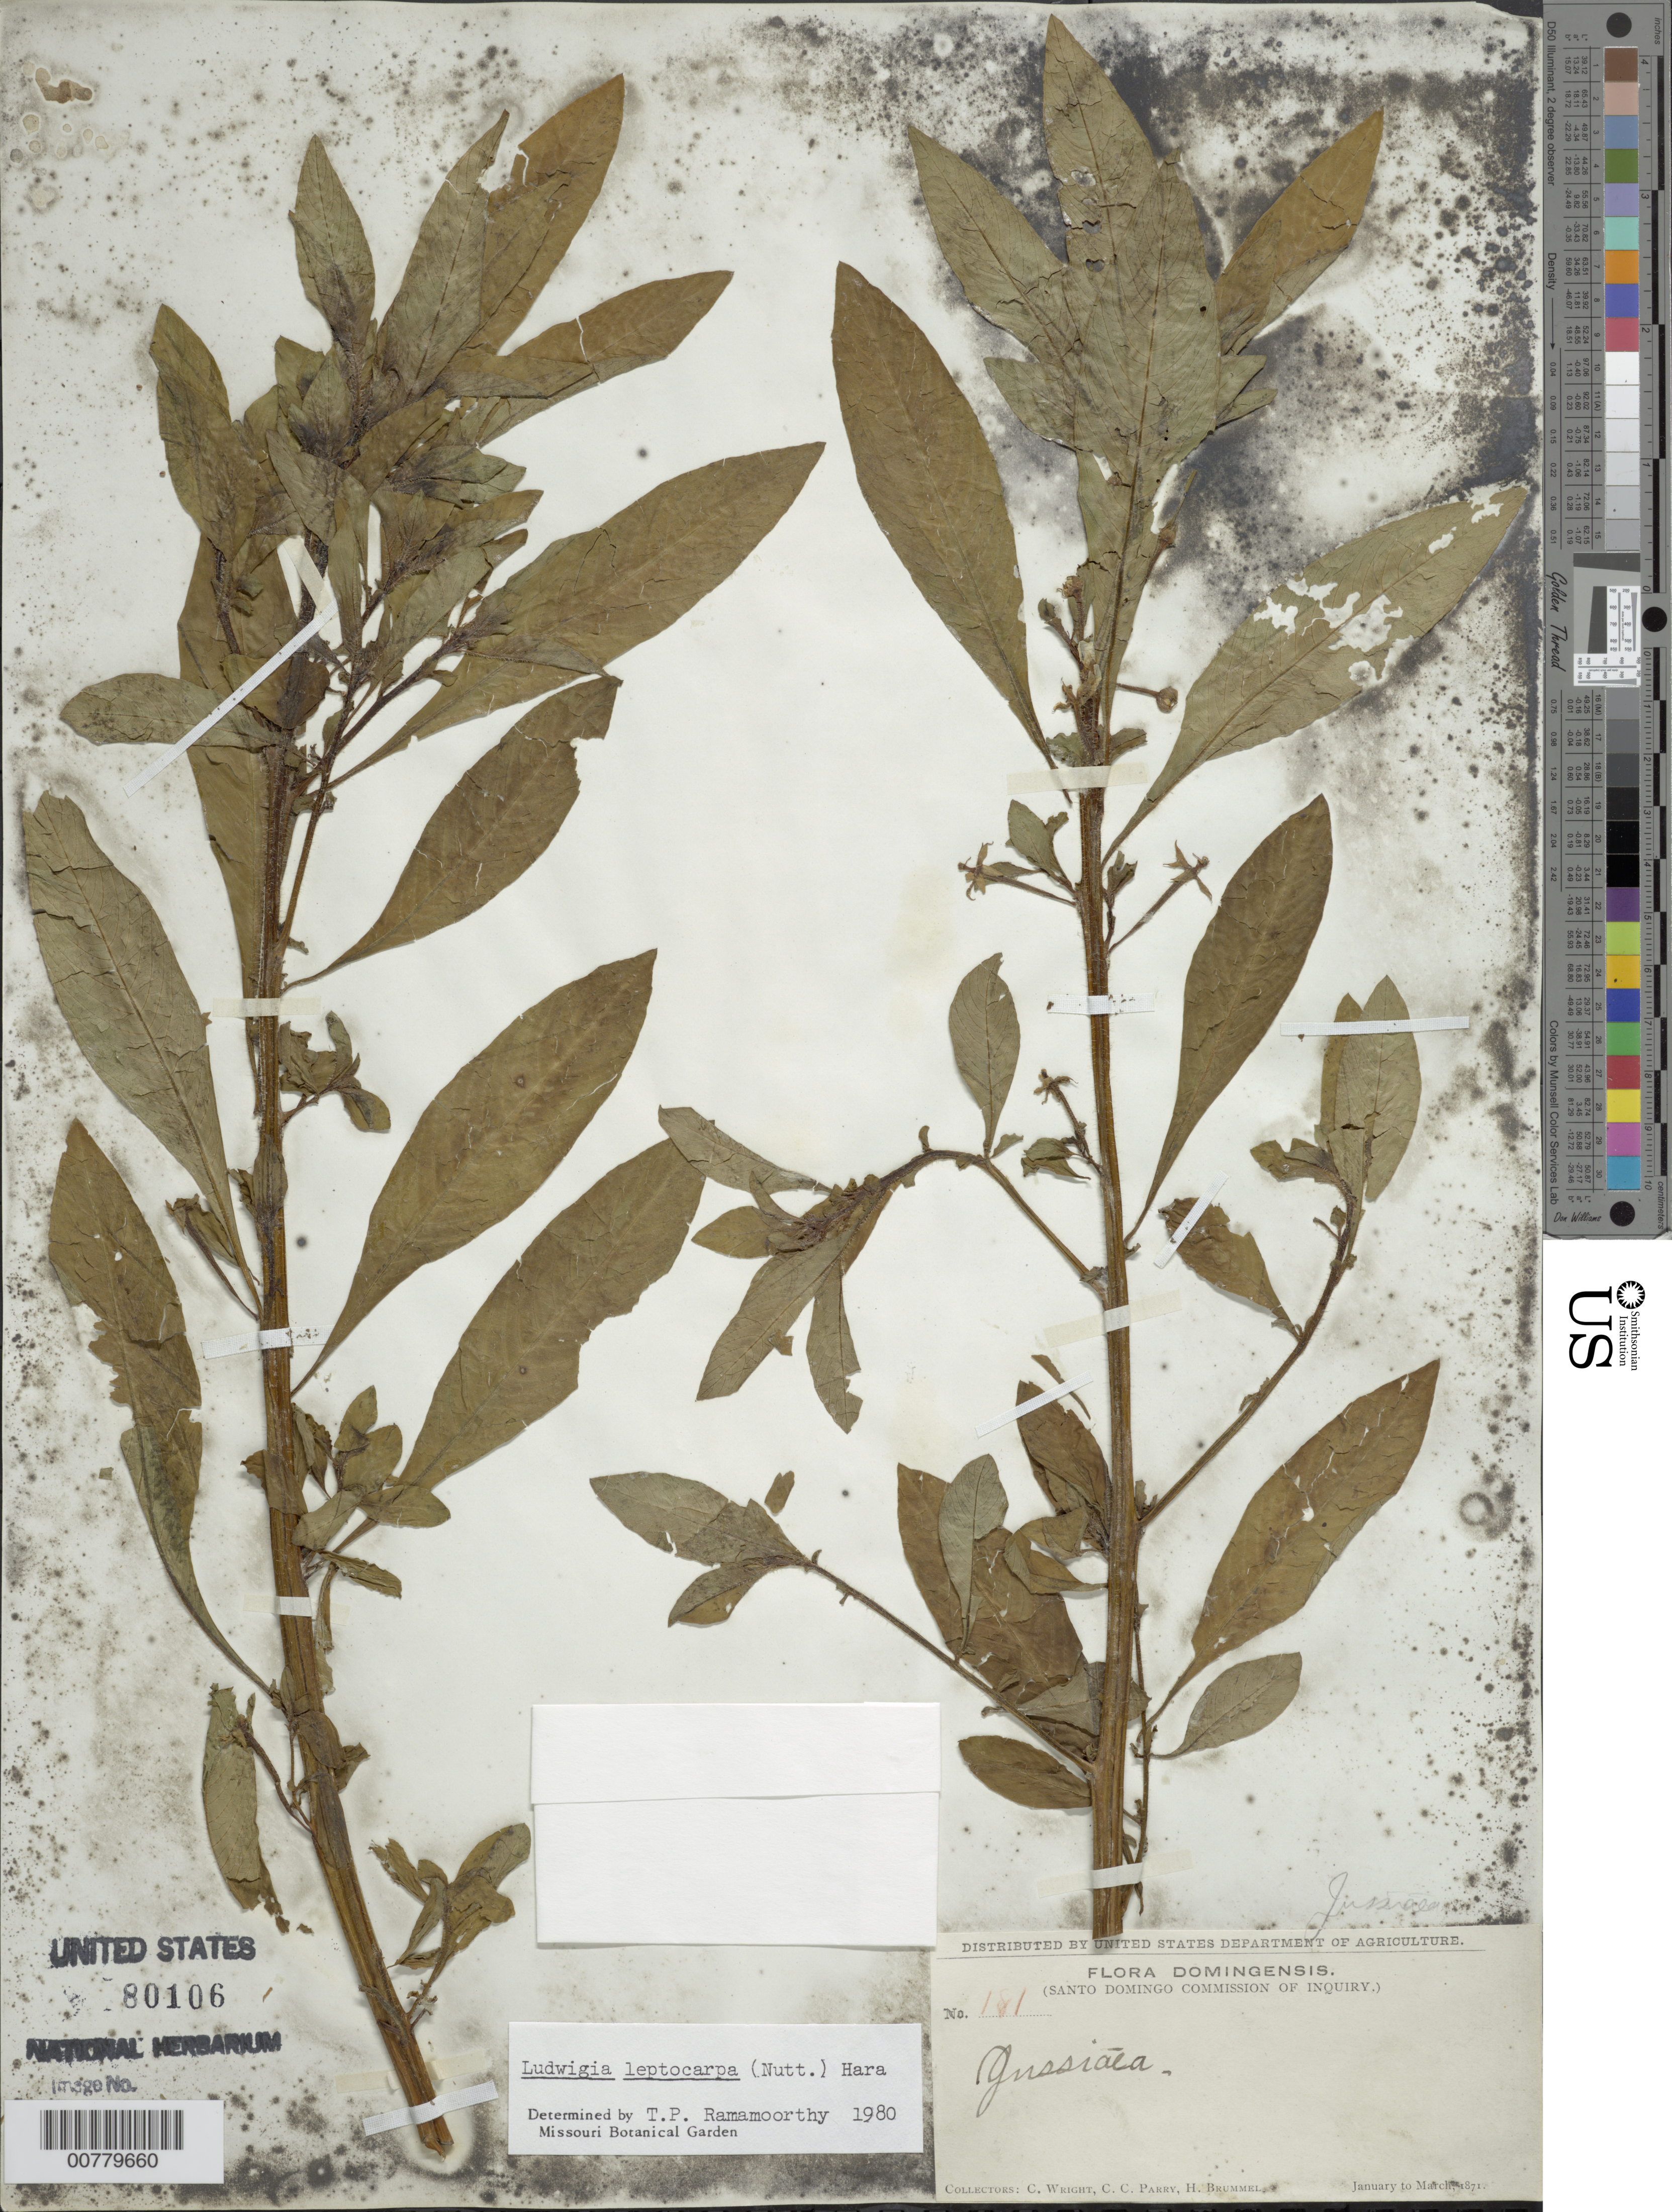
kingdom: Plantae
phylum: Tracheophyta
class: Magnoliopsida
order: Myrtales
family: Onagraceae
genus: Ludwigia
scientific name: Ludwigia leptocarpa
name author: (Nutt.) H. Hara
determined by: Ramamoorthy, T. P.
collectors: C. Wright, C. C. Parry & H. Brummel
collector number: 181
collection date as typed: Jan 1871 to -- Mar 1871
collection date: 1871-01/1871-03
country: Dominican Republic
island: Hispaniola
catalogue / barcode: US 80106